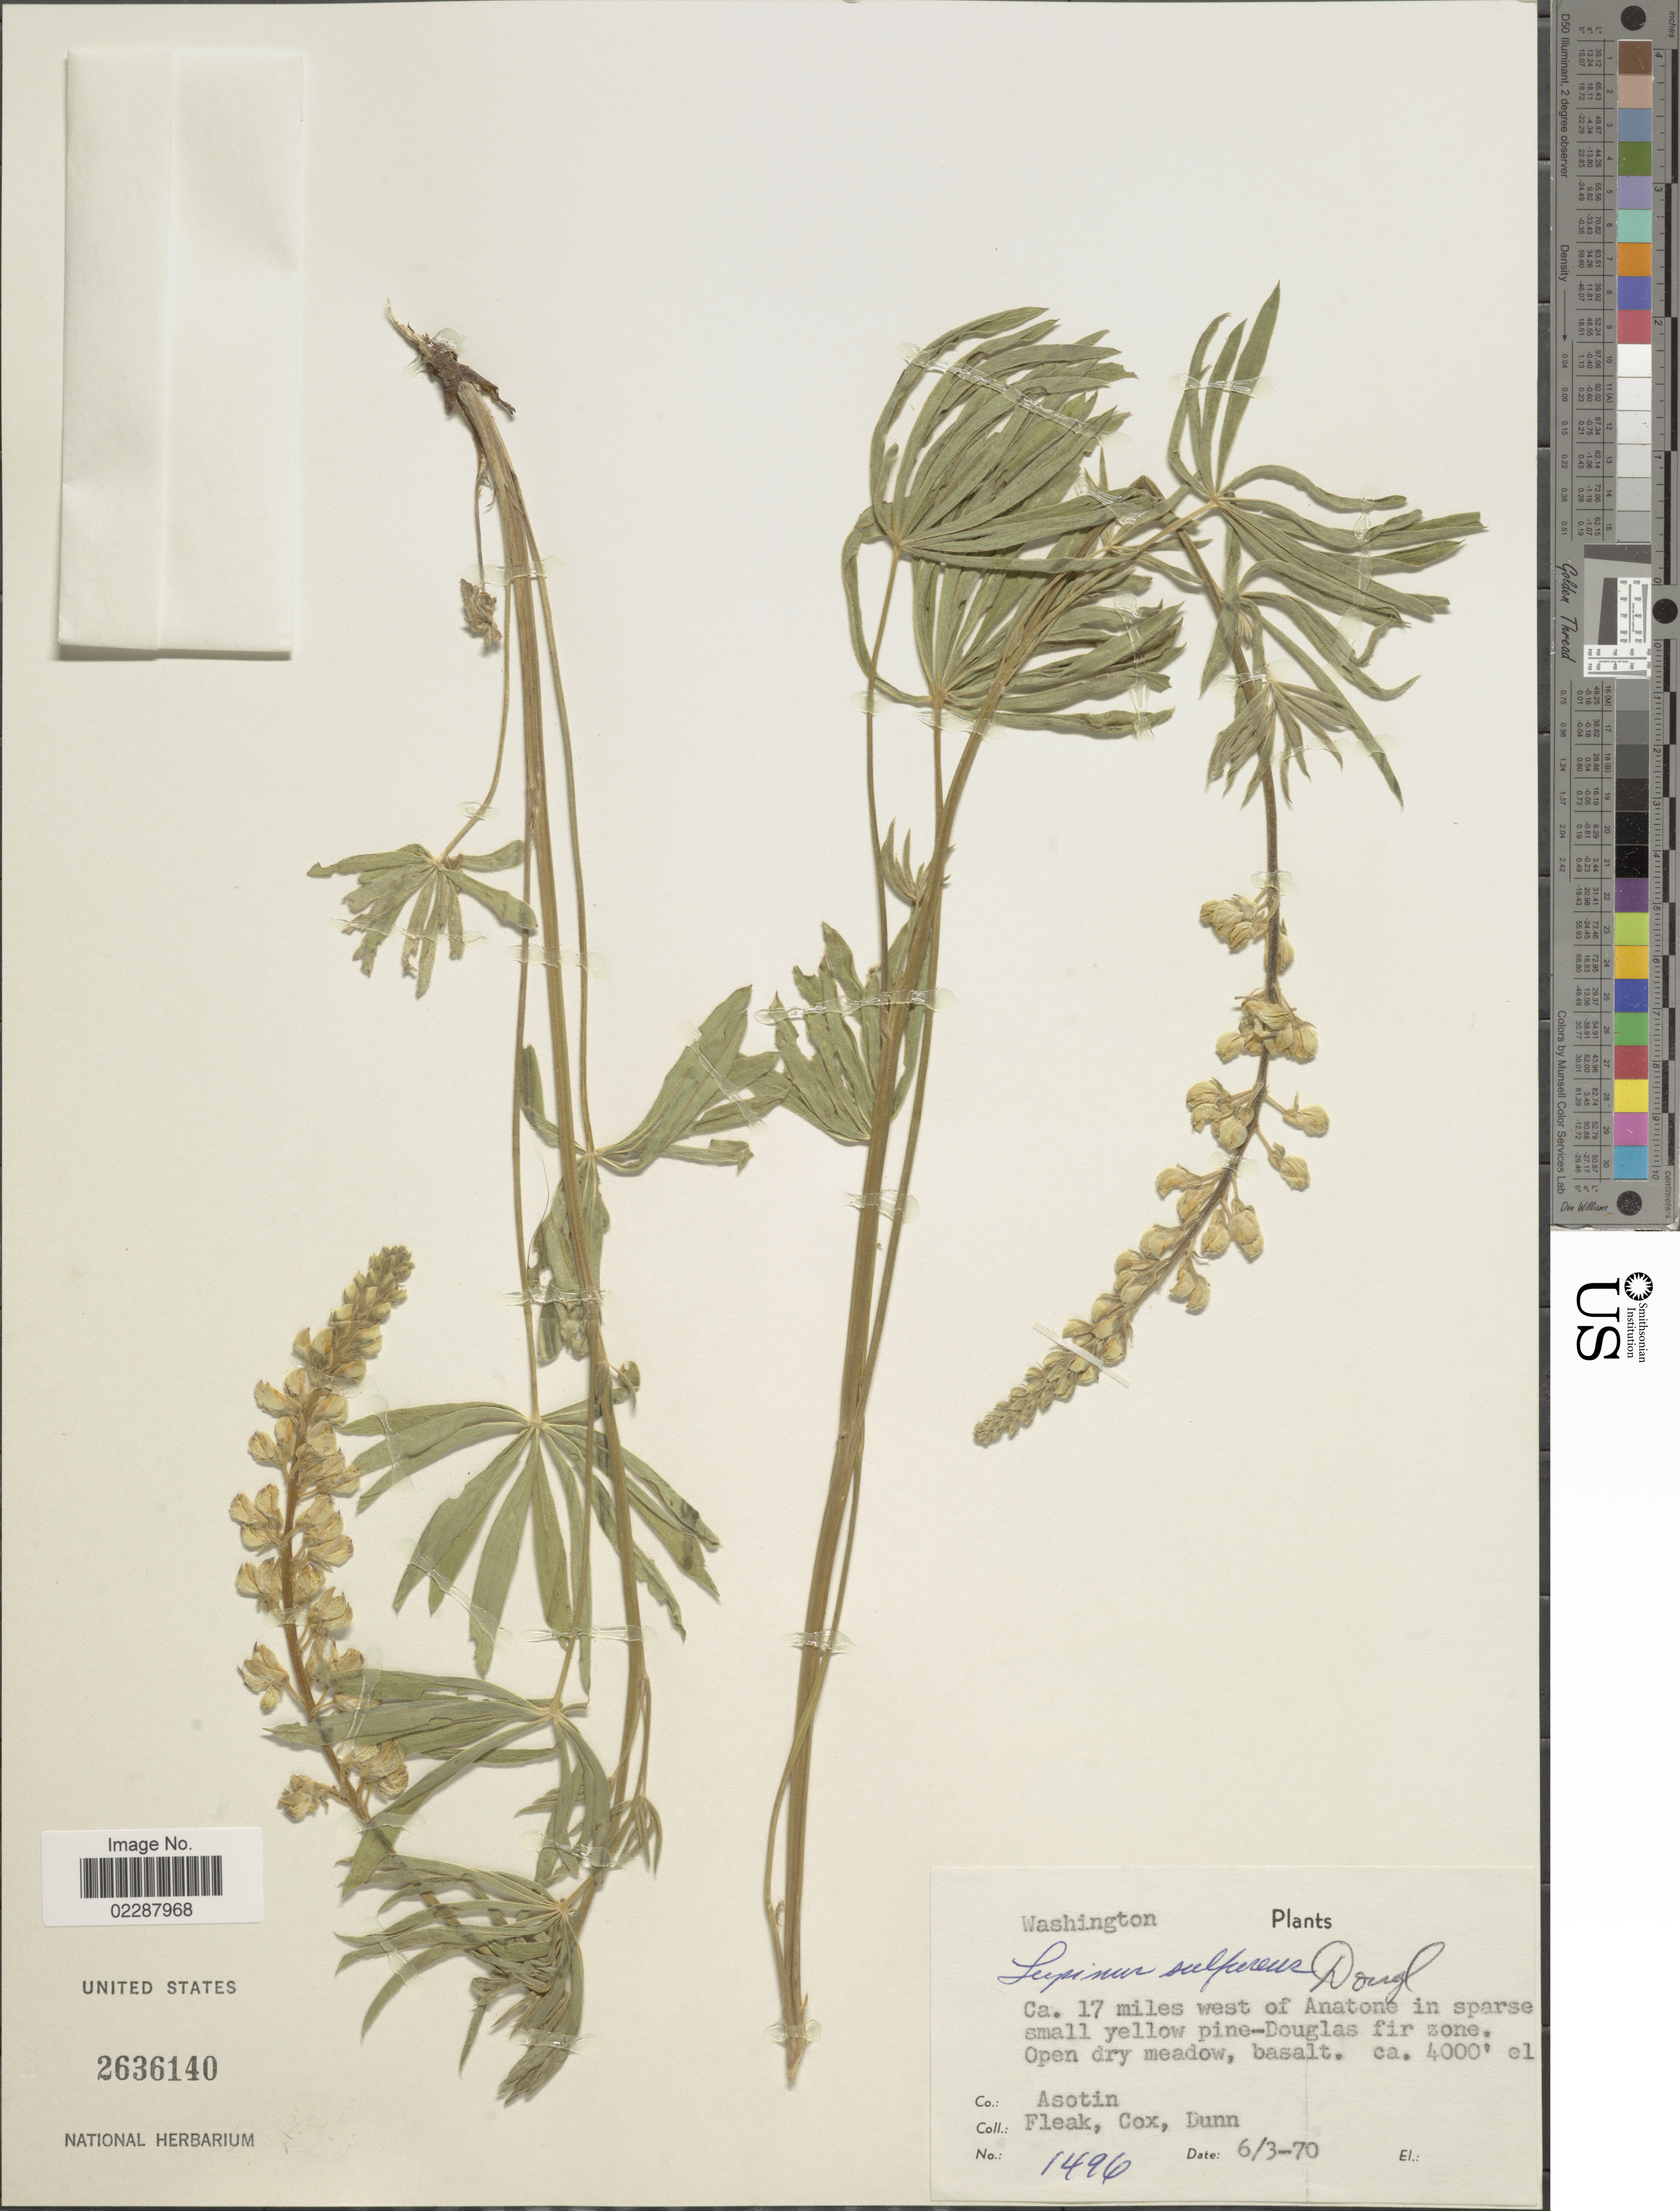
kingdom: Plantae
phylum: Tracheophyta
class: Magnoliopsida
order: Fabales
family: Fabaceae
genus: Lupinus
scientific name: Lupinus sulphureus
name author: Douglas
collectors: L. Fleak, -. Cox & Dunn, --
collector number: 1496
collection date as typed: Transcribed d/m/y: 3/6/70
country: United States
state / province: Washington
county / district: Douglas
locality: Ca. 17 miles west of Anatone in sparse small yellow pine-Douglas fir zone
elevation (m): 1219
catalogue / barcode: US 2636140